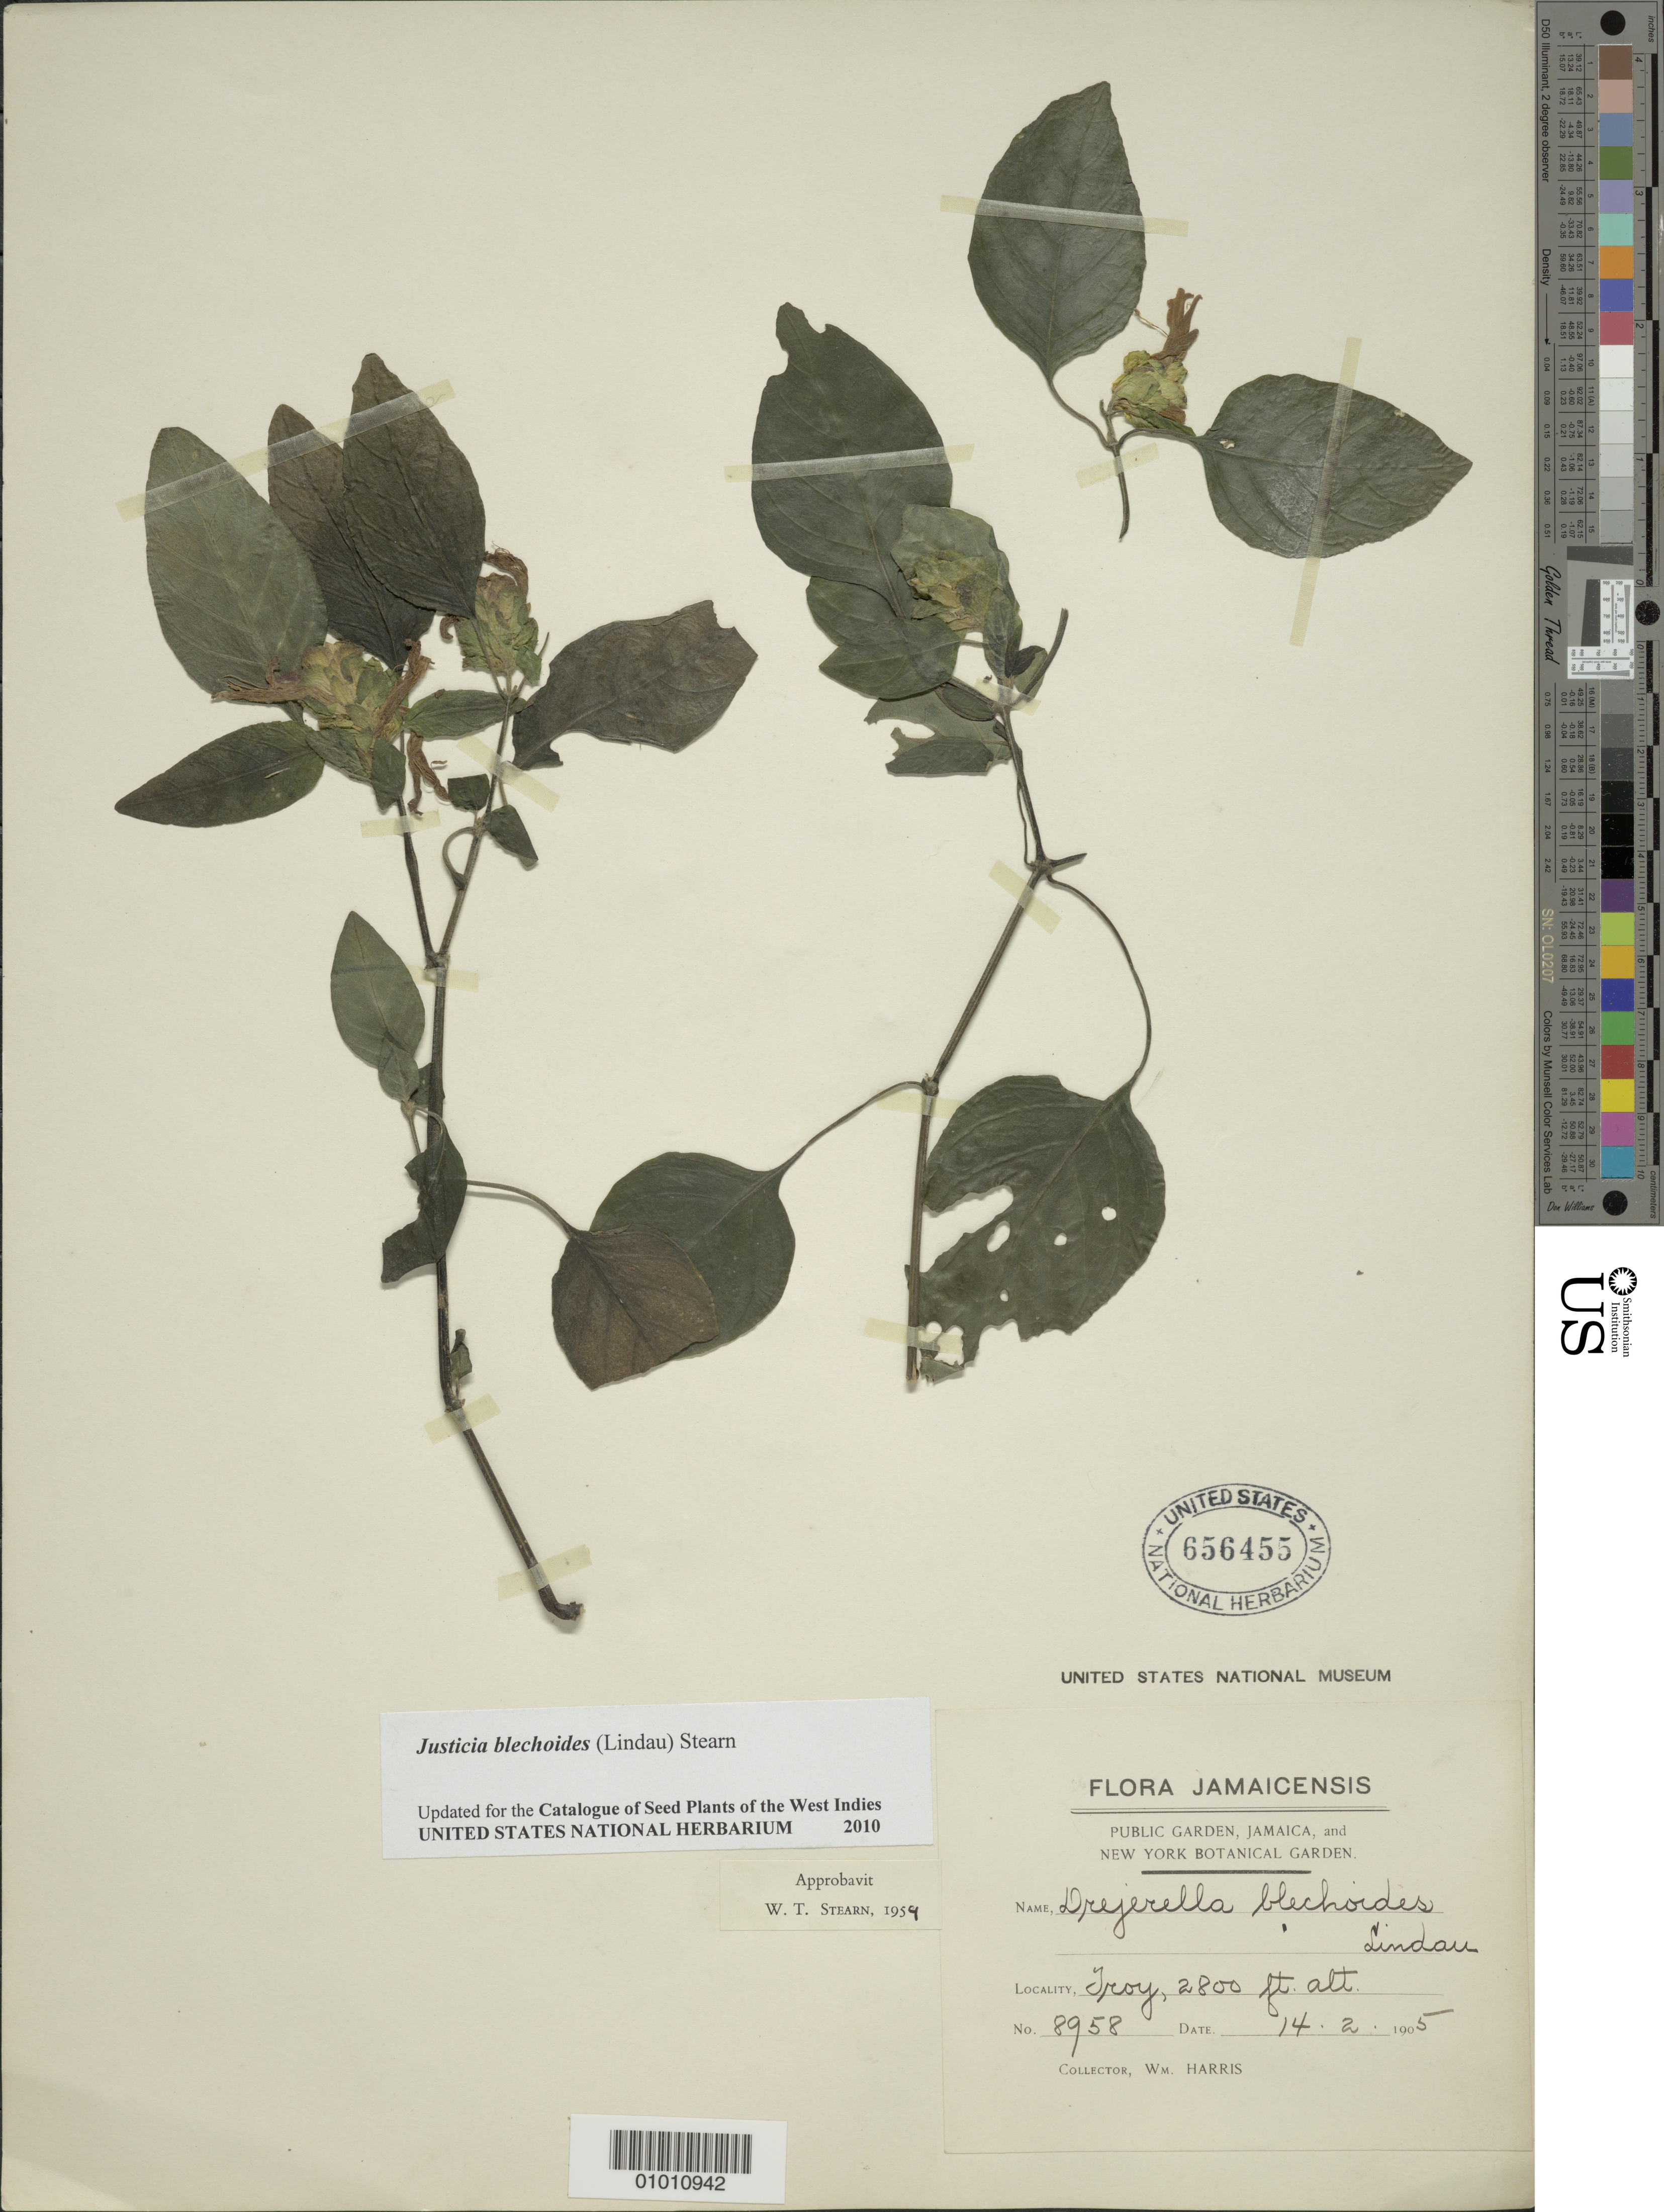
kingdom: Plantae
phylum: Tracheophyta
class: Magnoliopsida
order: Lamiales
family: Acanthaceae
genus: Justicia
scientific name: Justicia blechoides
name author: (Lindau) Stearn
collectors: W. Harris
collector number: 8958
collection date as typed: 14 Feb 1905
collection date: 1905-02-14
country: Jamaica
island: Jamaica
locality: Troy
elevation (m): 853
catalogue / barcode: US 656455